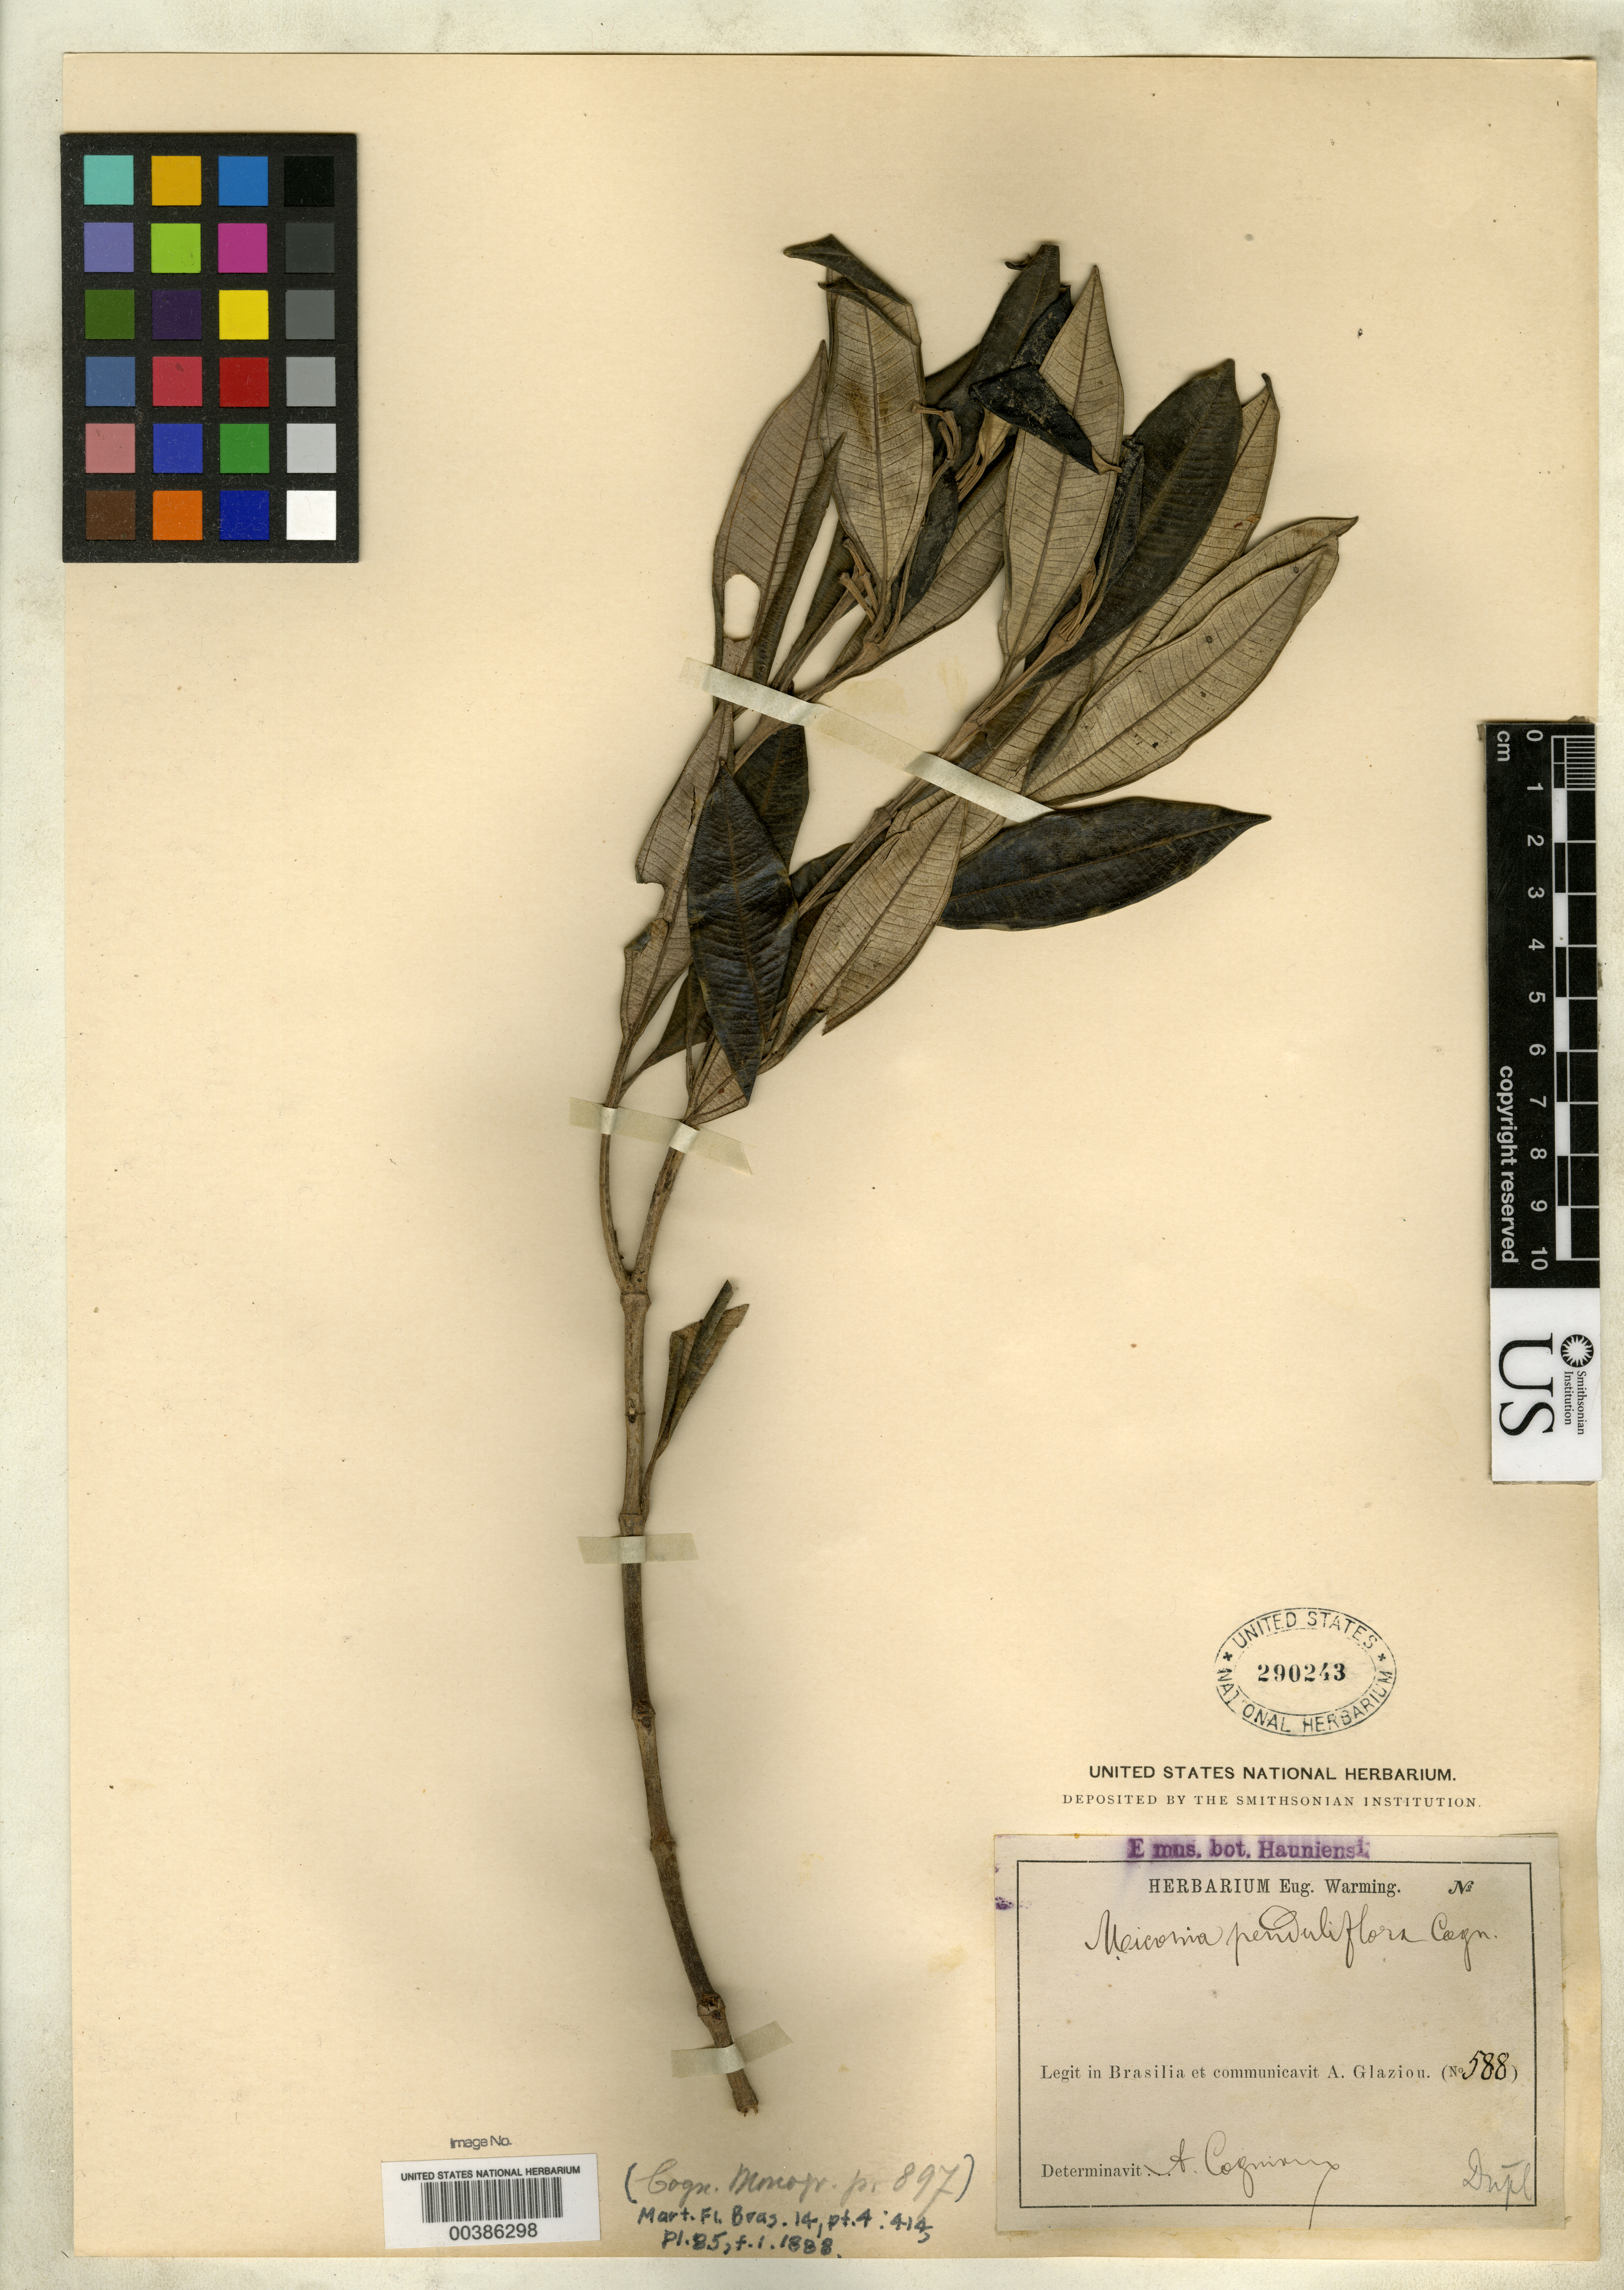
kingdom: Plantae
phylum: Tracheophyta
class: Magnoliopsida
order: Myrtales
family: Melastomataceae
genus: Miconia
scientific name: Miconia penduliflora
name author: Cogn. in Mart.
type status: Isosyntype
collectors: A. F. M. Glaziou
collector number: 588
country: Brazil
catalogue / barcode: US 290243